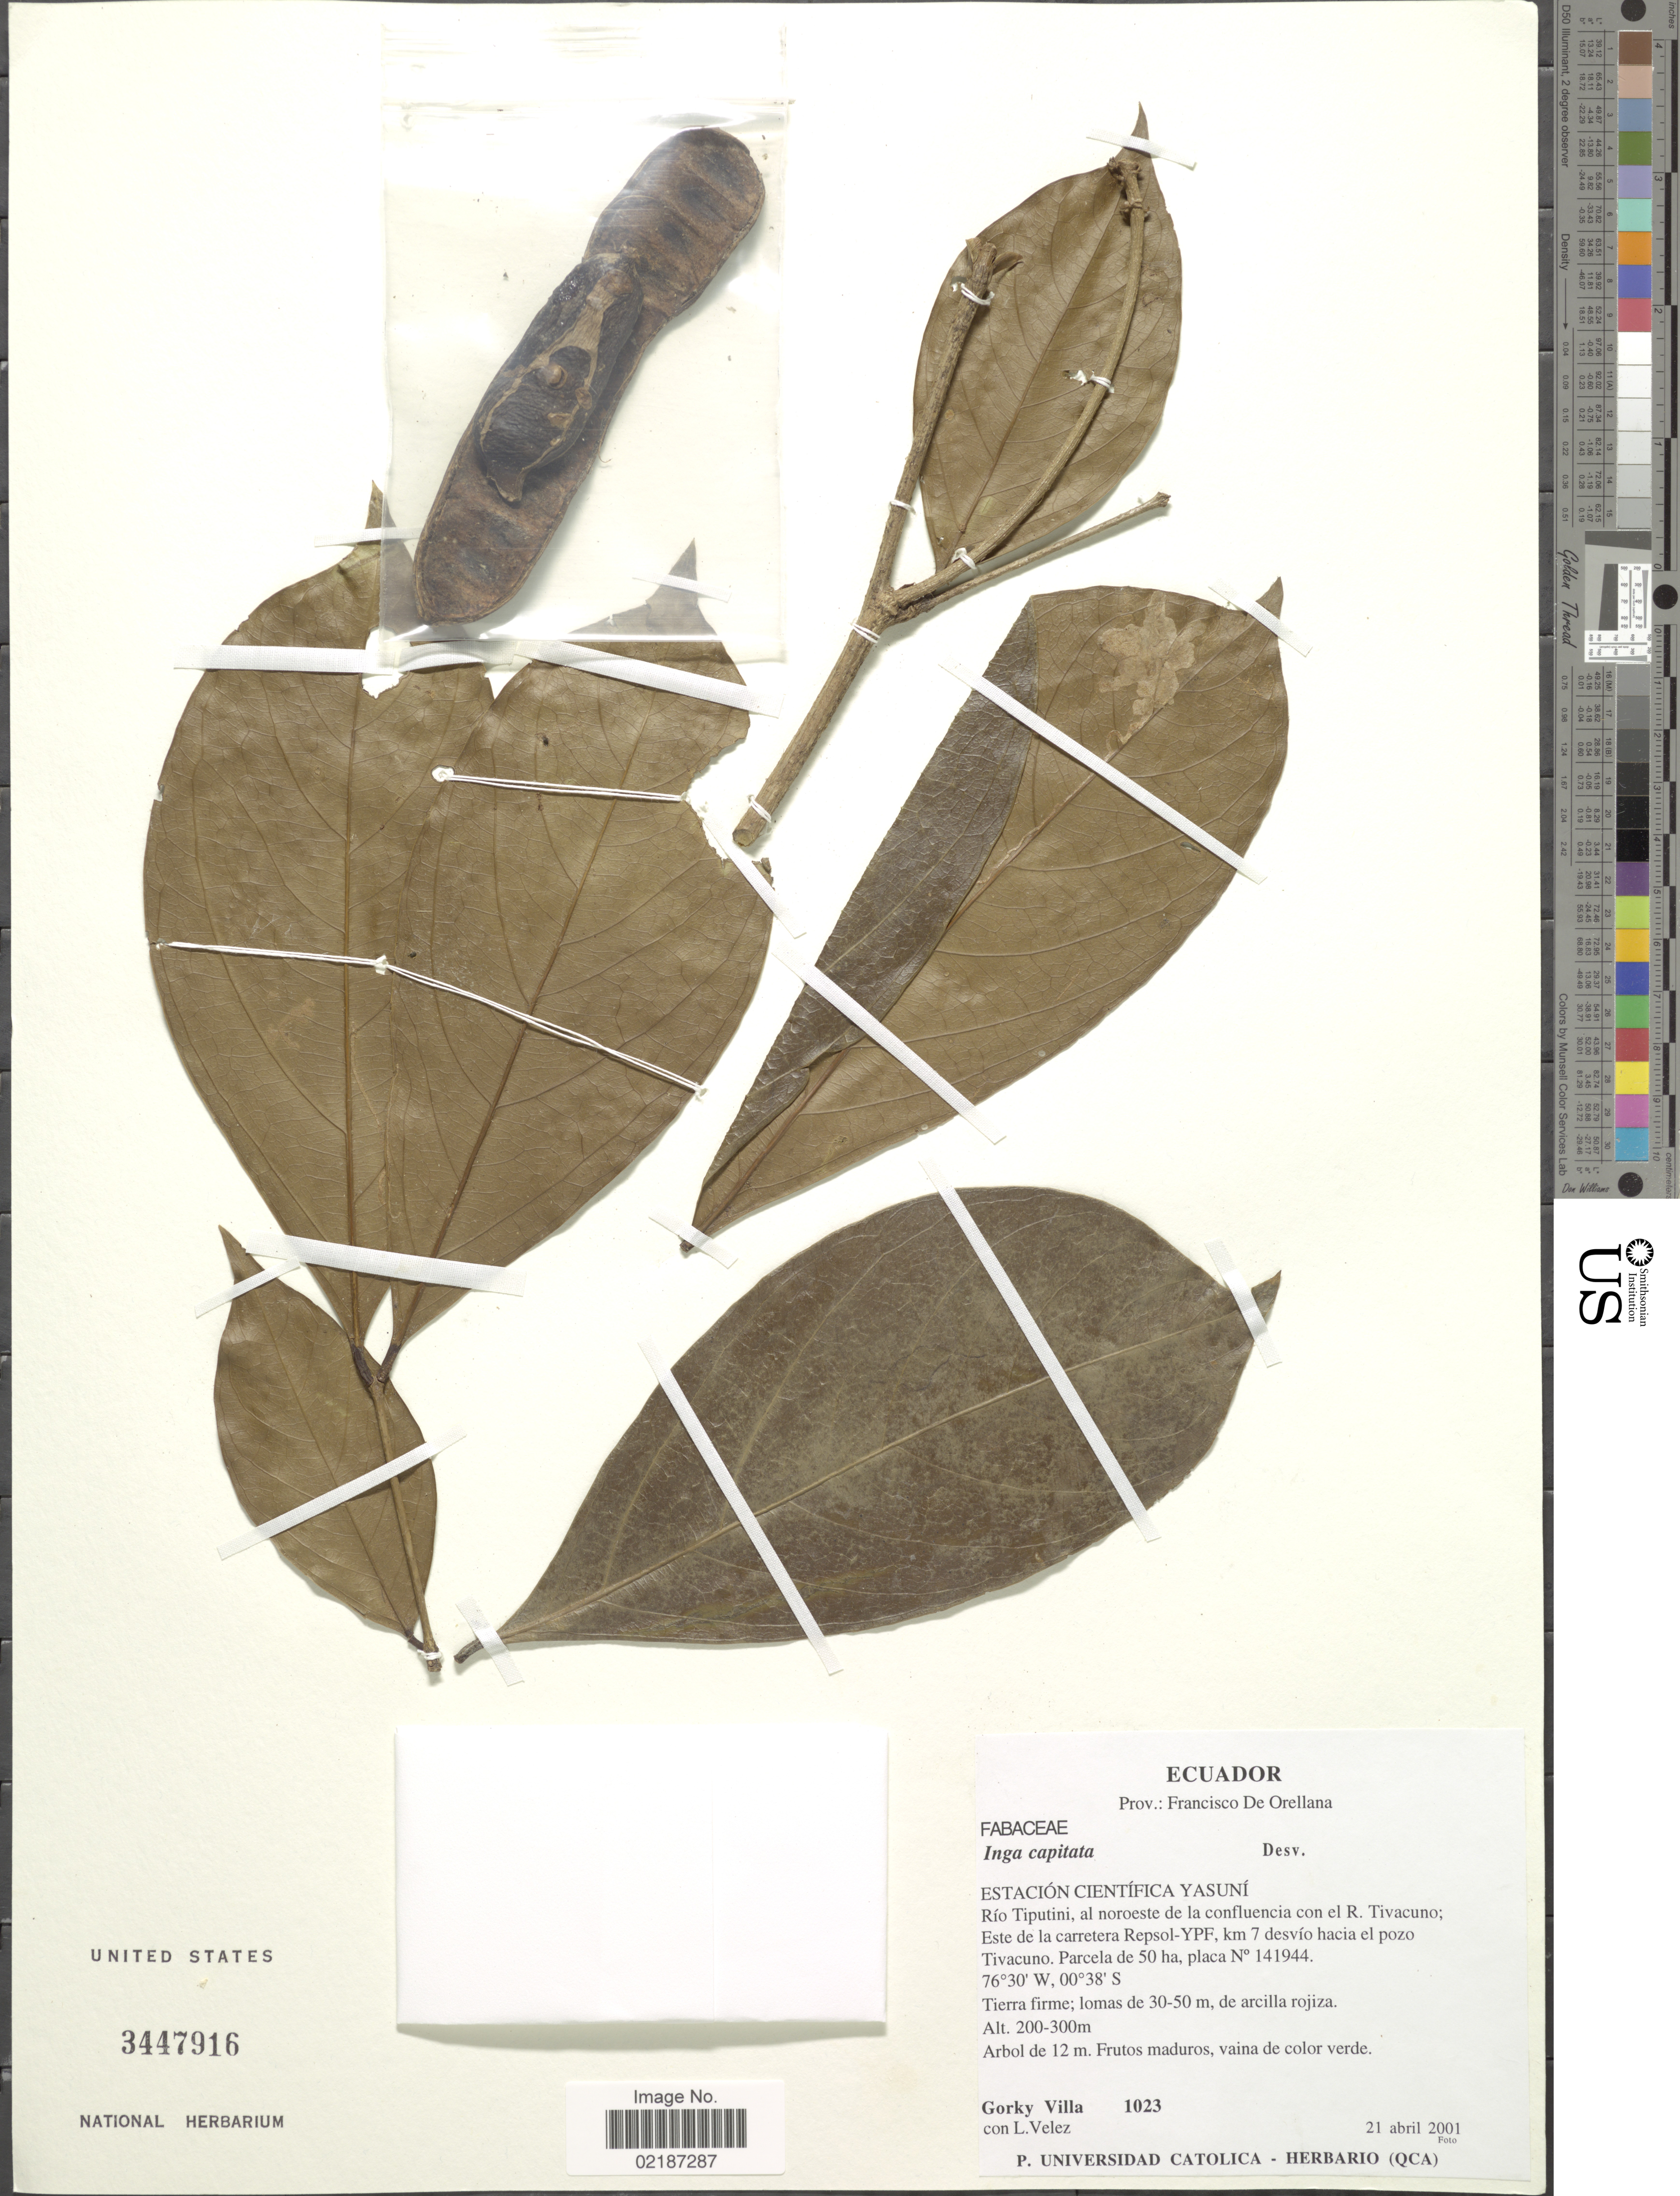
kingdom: Plantae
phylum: Tracheophyta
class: Magnoliopsida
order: Fabales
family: Fabaceae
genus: Inga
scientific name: Inga capitata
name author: Desv.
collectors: G. Villa & L. Velez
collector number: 1023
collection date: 2001-04-21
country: Ecuador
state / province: Orellana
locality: Prov.: Francisco De Orellana, Estación Científica Yasuní, Río Tiputini, al noroeste de la confluencia con el R. Tivacuno; este de la carretera Repsol-YPF, km 7 desvío hacia el pozo Tivacuno, Parcela de 50 ha., placa No 141944, Tierra firme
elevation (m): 200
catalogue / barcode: US 3447916